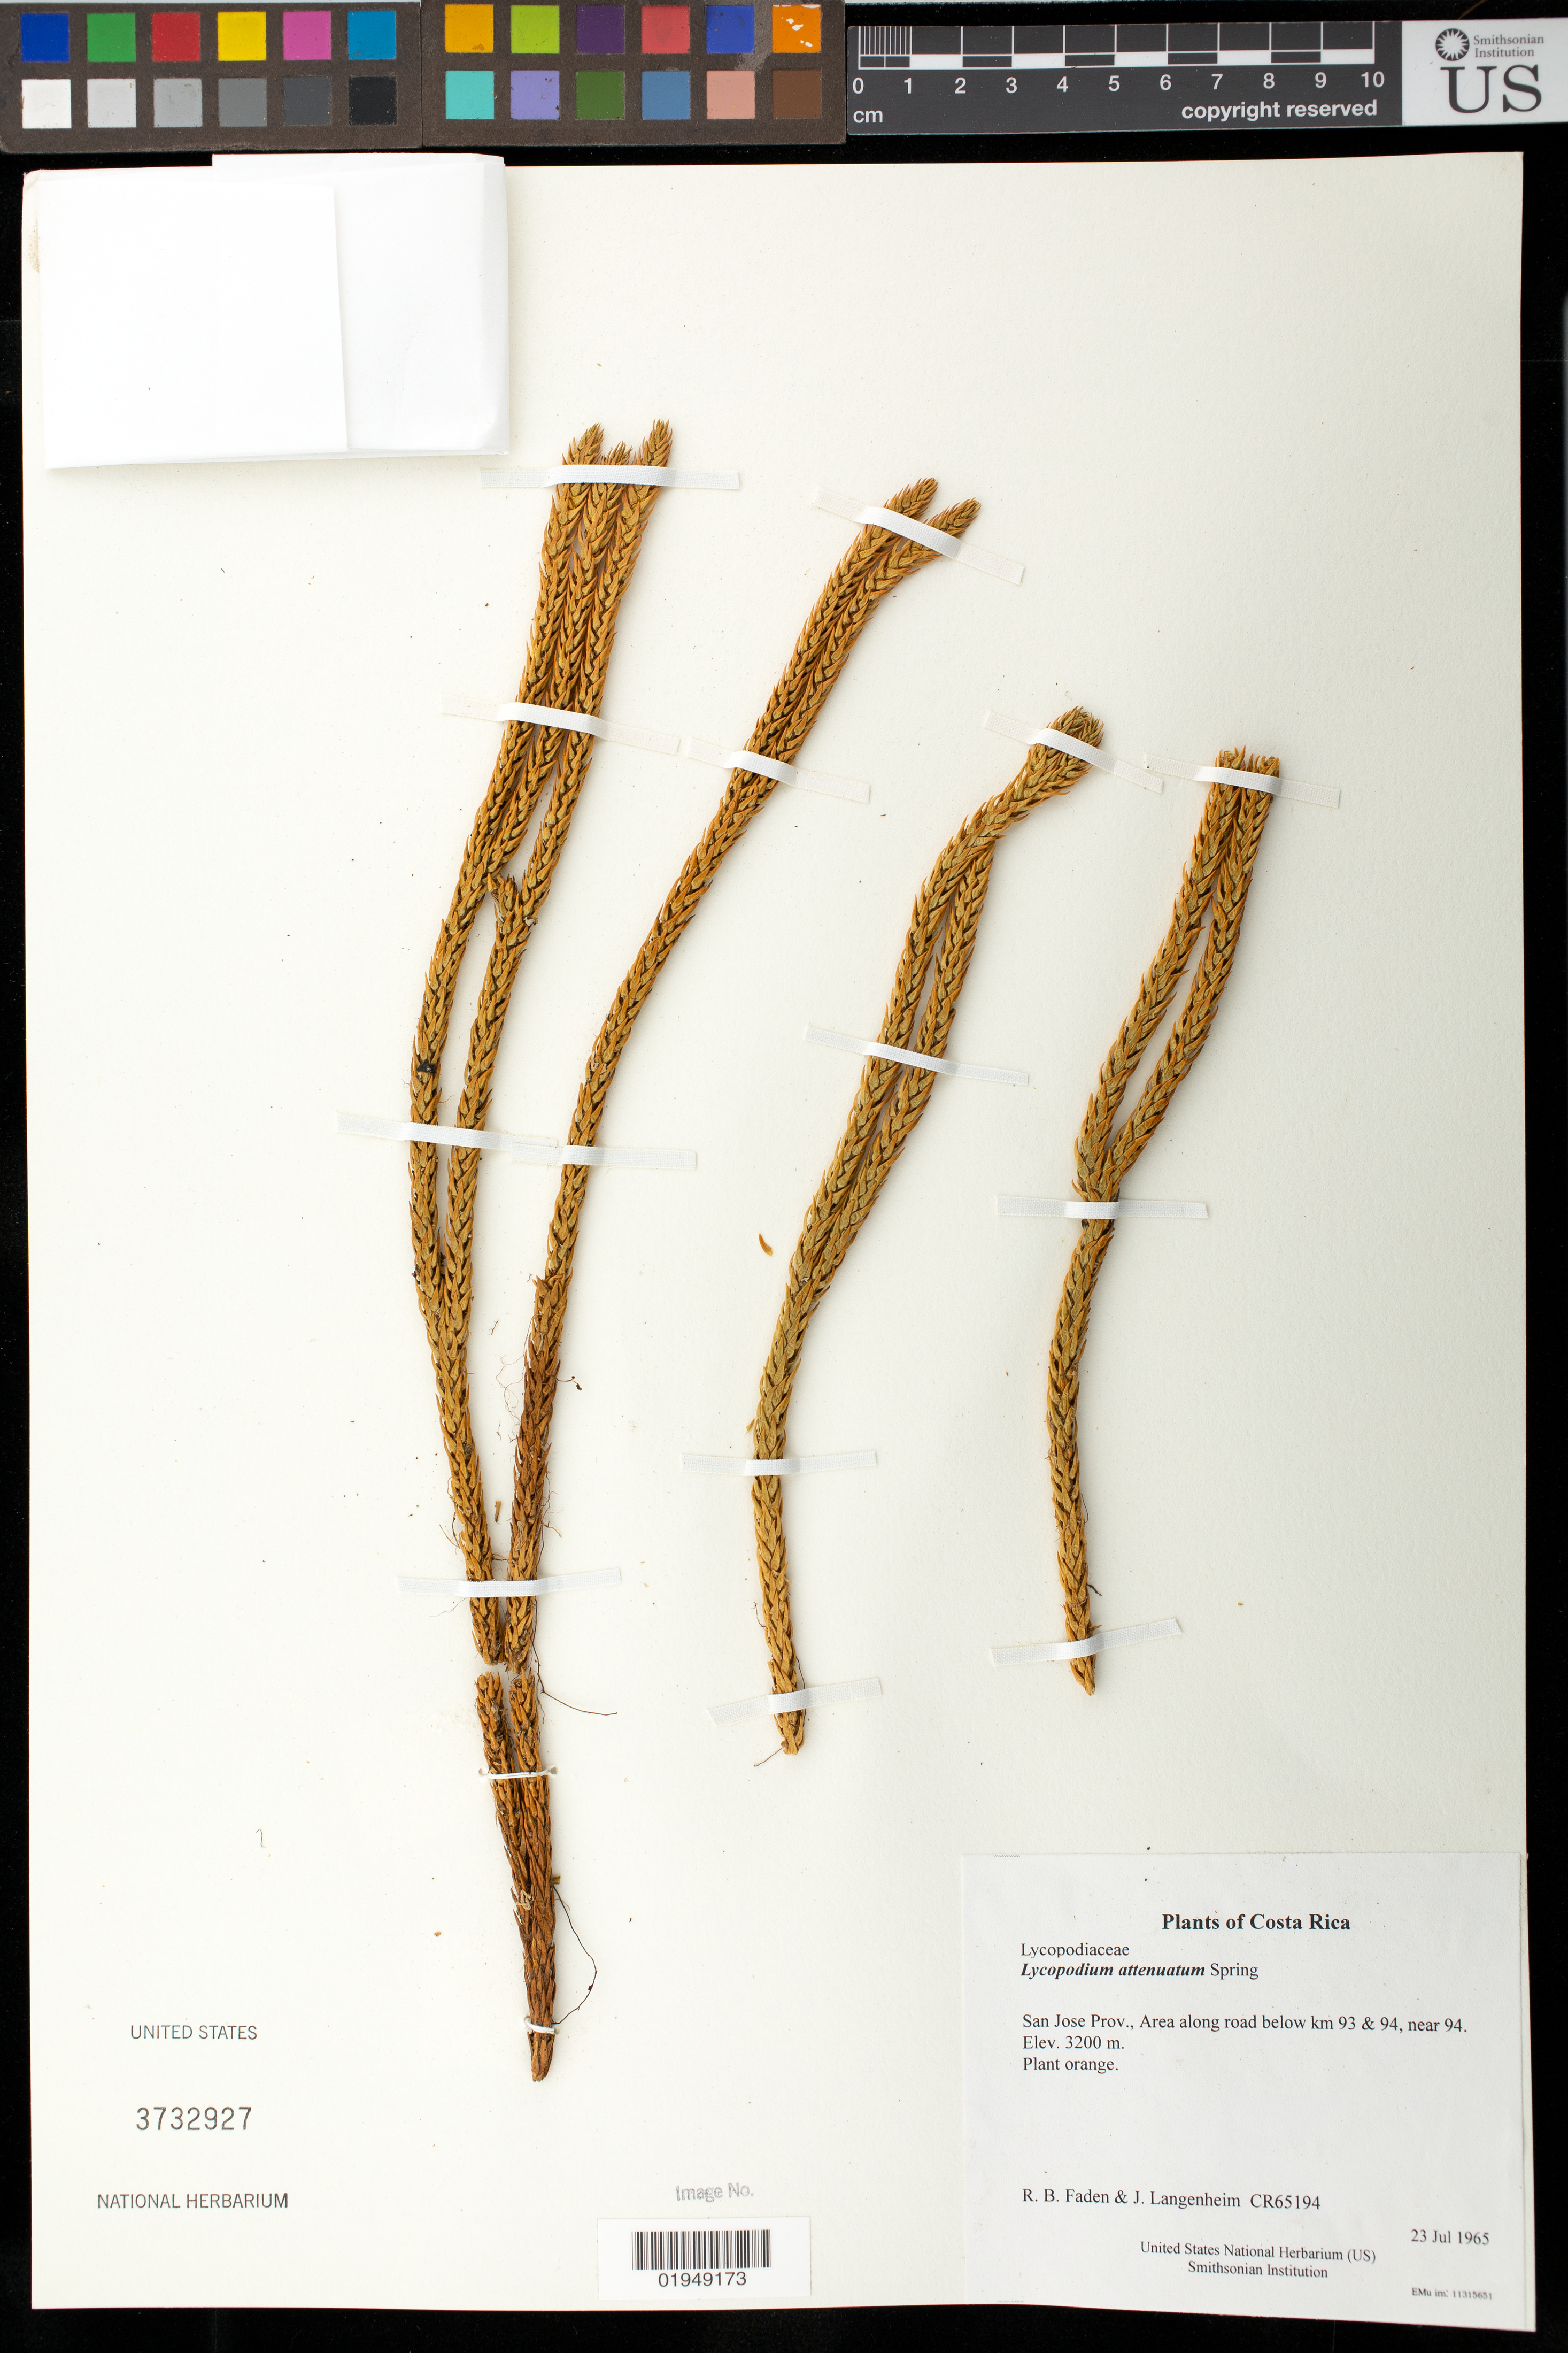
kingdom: Plantae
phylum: Tracheophyta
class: Lycopodiopsida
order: Lycopodiales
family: Lycopodiaceae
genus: Phlegmariurus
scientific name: Phlegmariurus attenuatus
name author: (Spring) B. Øllg.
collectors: R. B. Faden & J. Langenheim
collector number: CR65194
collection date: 1965-07-23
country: Costa Rica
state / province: San Jose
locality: Area along road below km 93 & 94, near 94.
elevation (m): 3200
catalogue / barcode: US 3732927